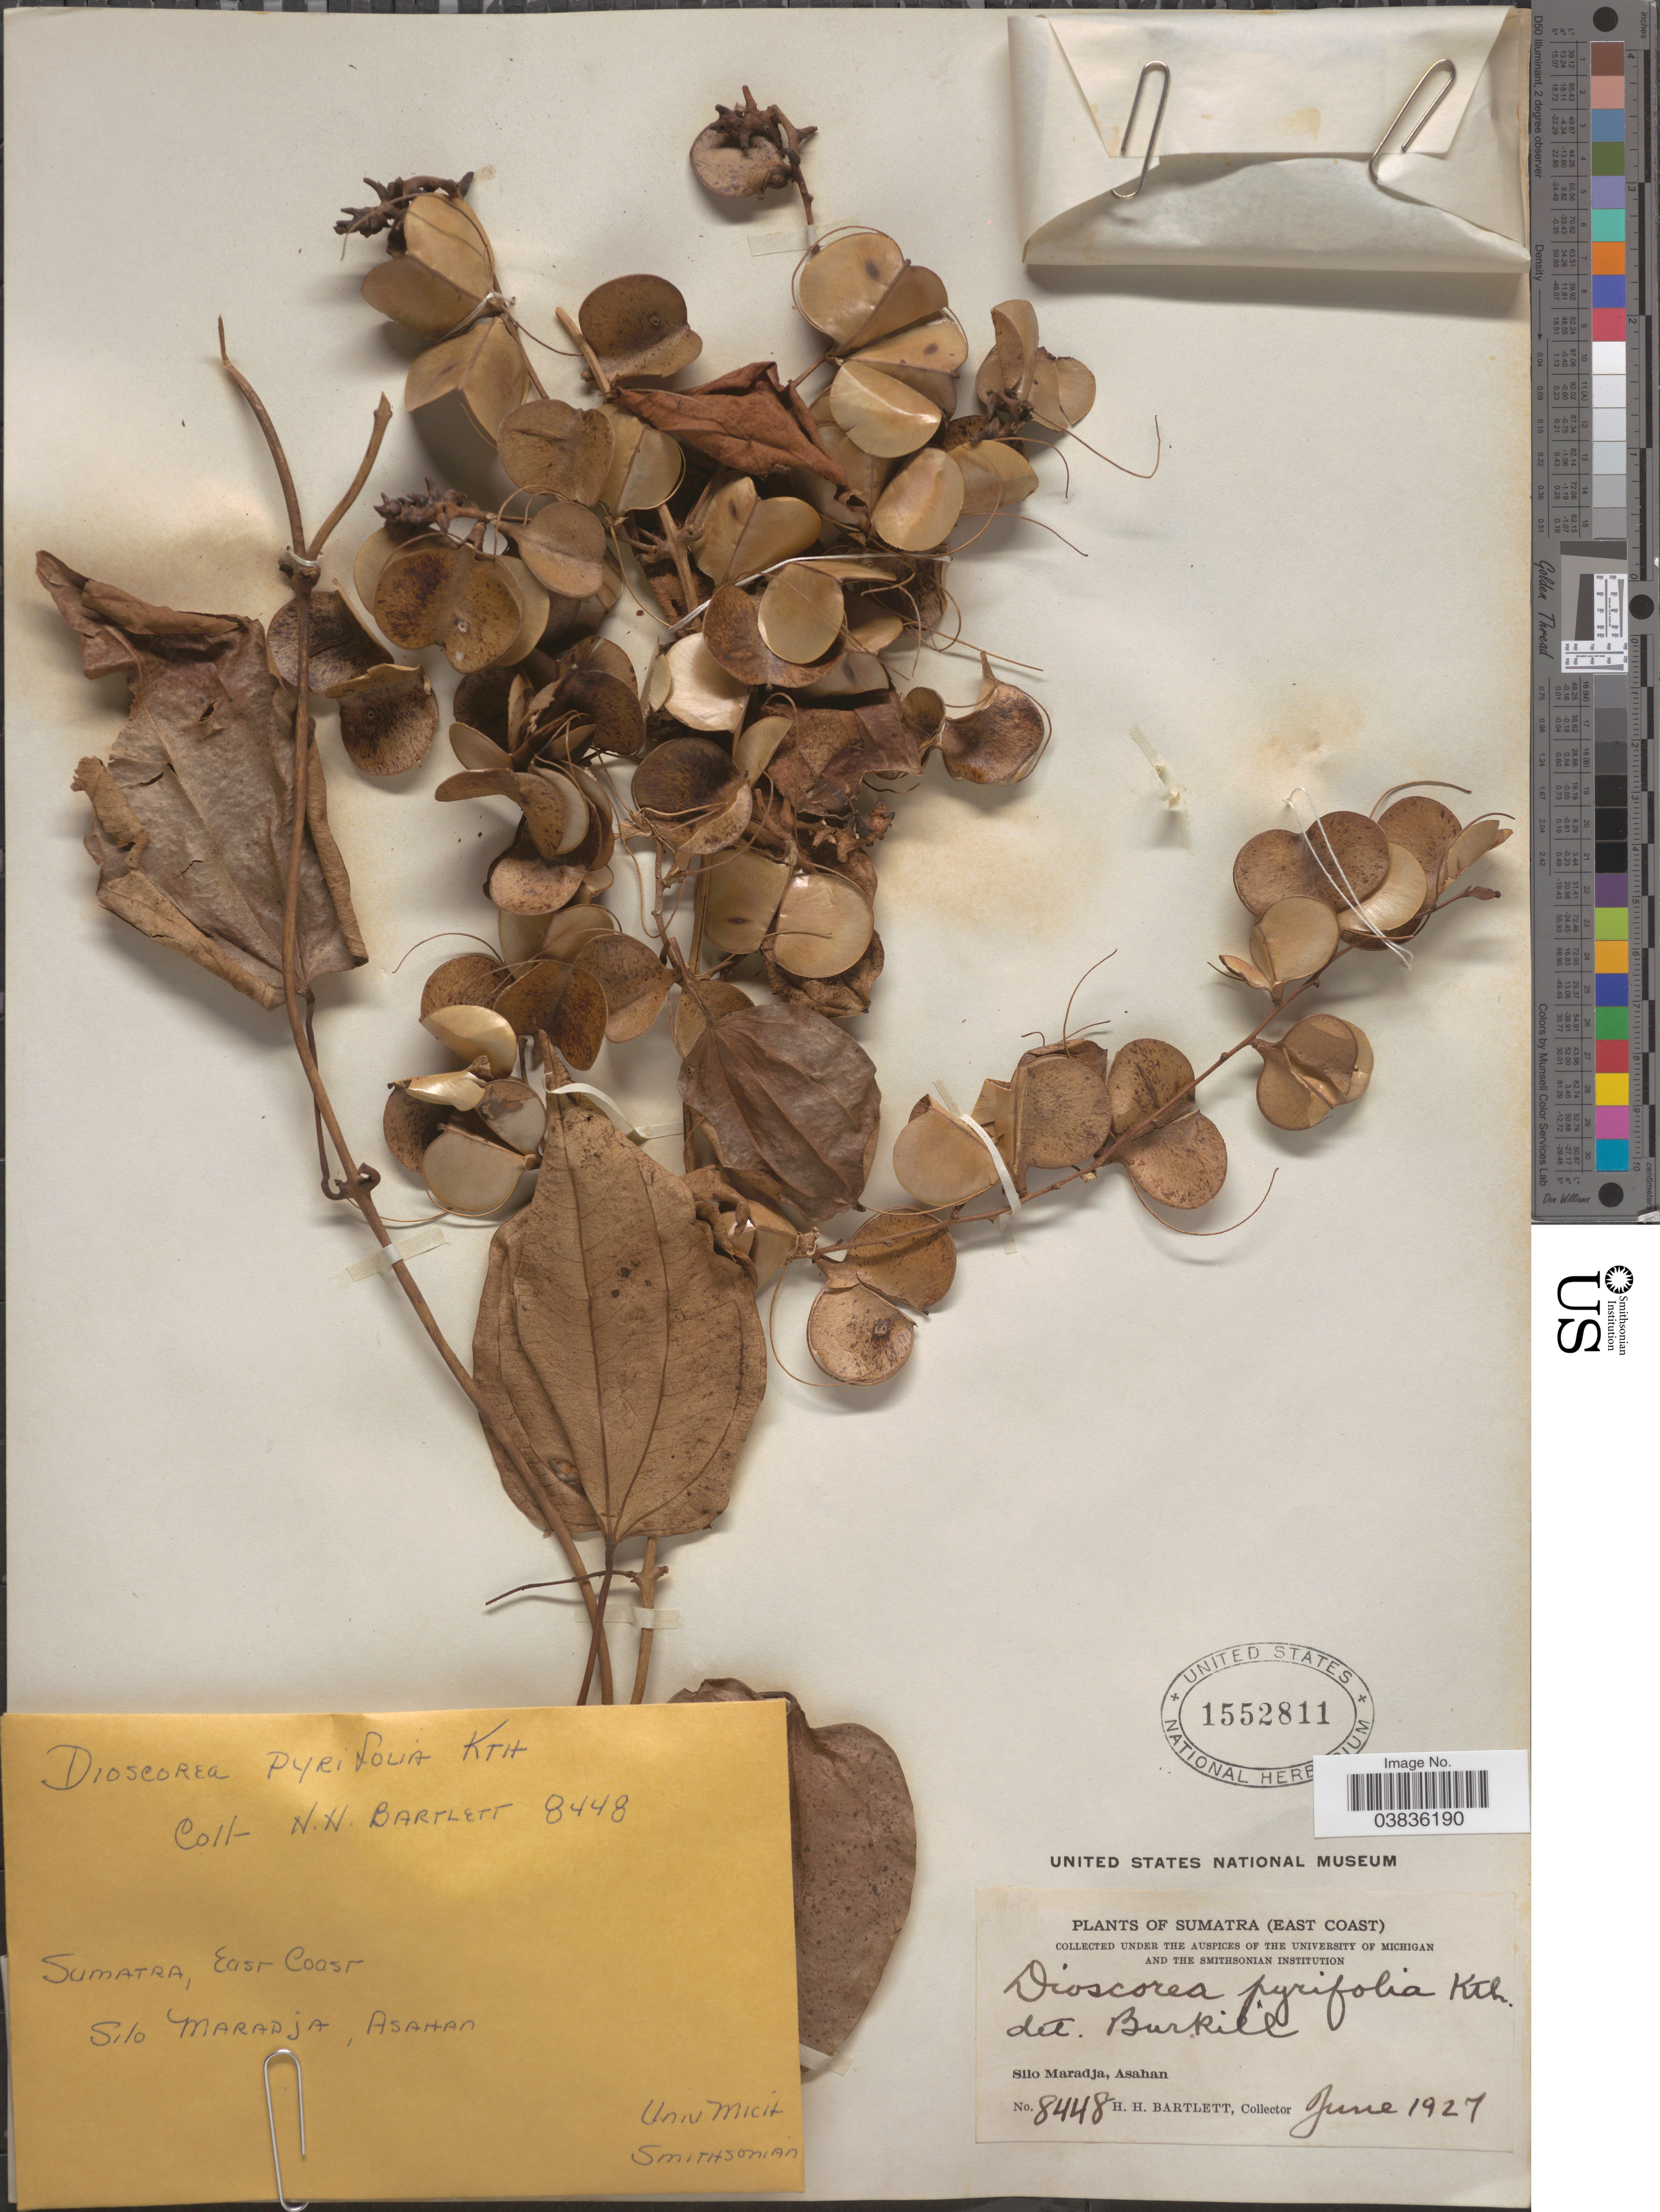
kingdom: Plantae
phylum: Tracheophyta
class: Liliopsida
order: Dioscoreales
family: Dioscoreaceae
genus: Dioscorea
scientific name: Dioscorea pyrifolia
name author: Kunth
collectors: H. H. Bartlett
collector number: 8448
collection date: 1927-06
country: Indonesia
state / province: Sumatra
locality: Sumatra (East Coast). Silo Maradja, Asahan.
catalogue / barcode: US 1552811